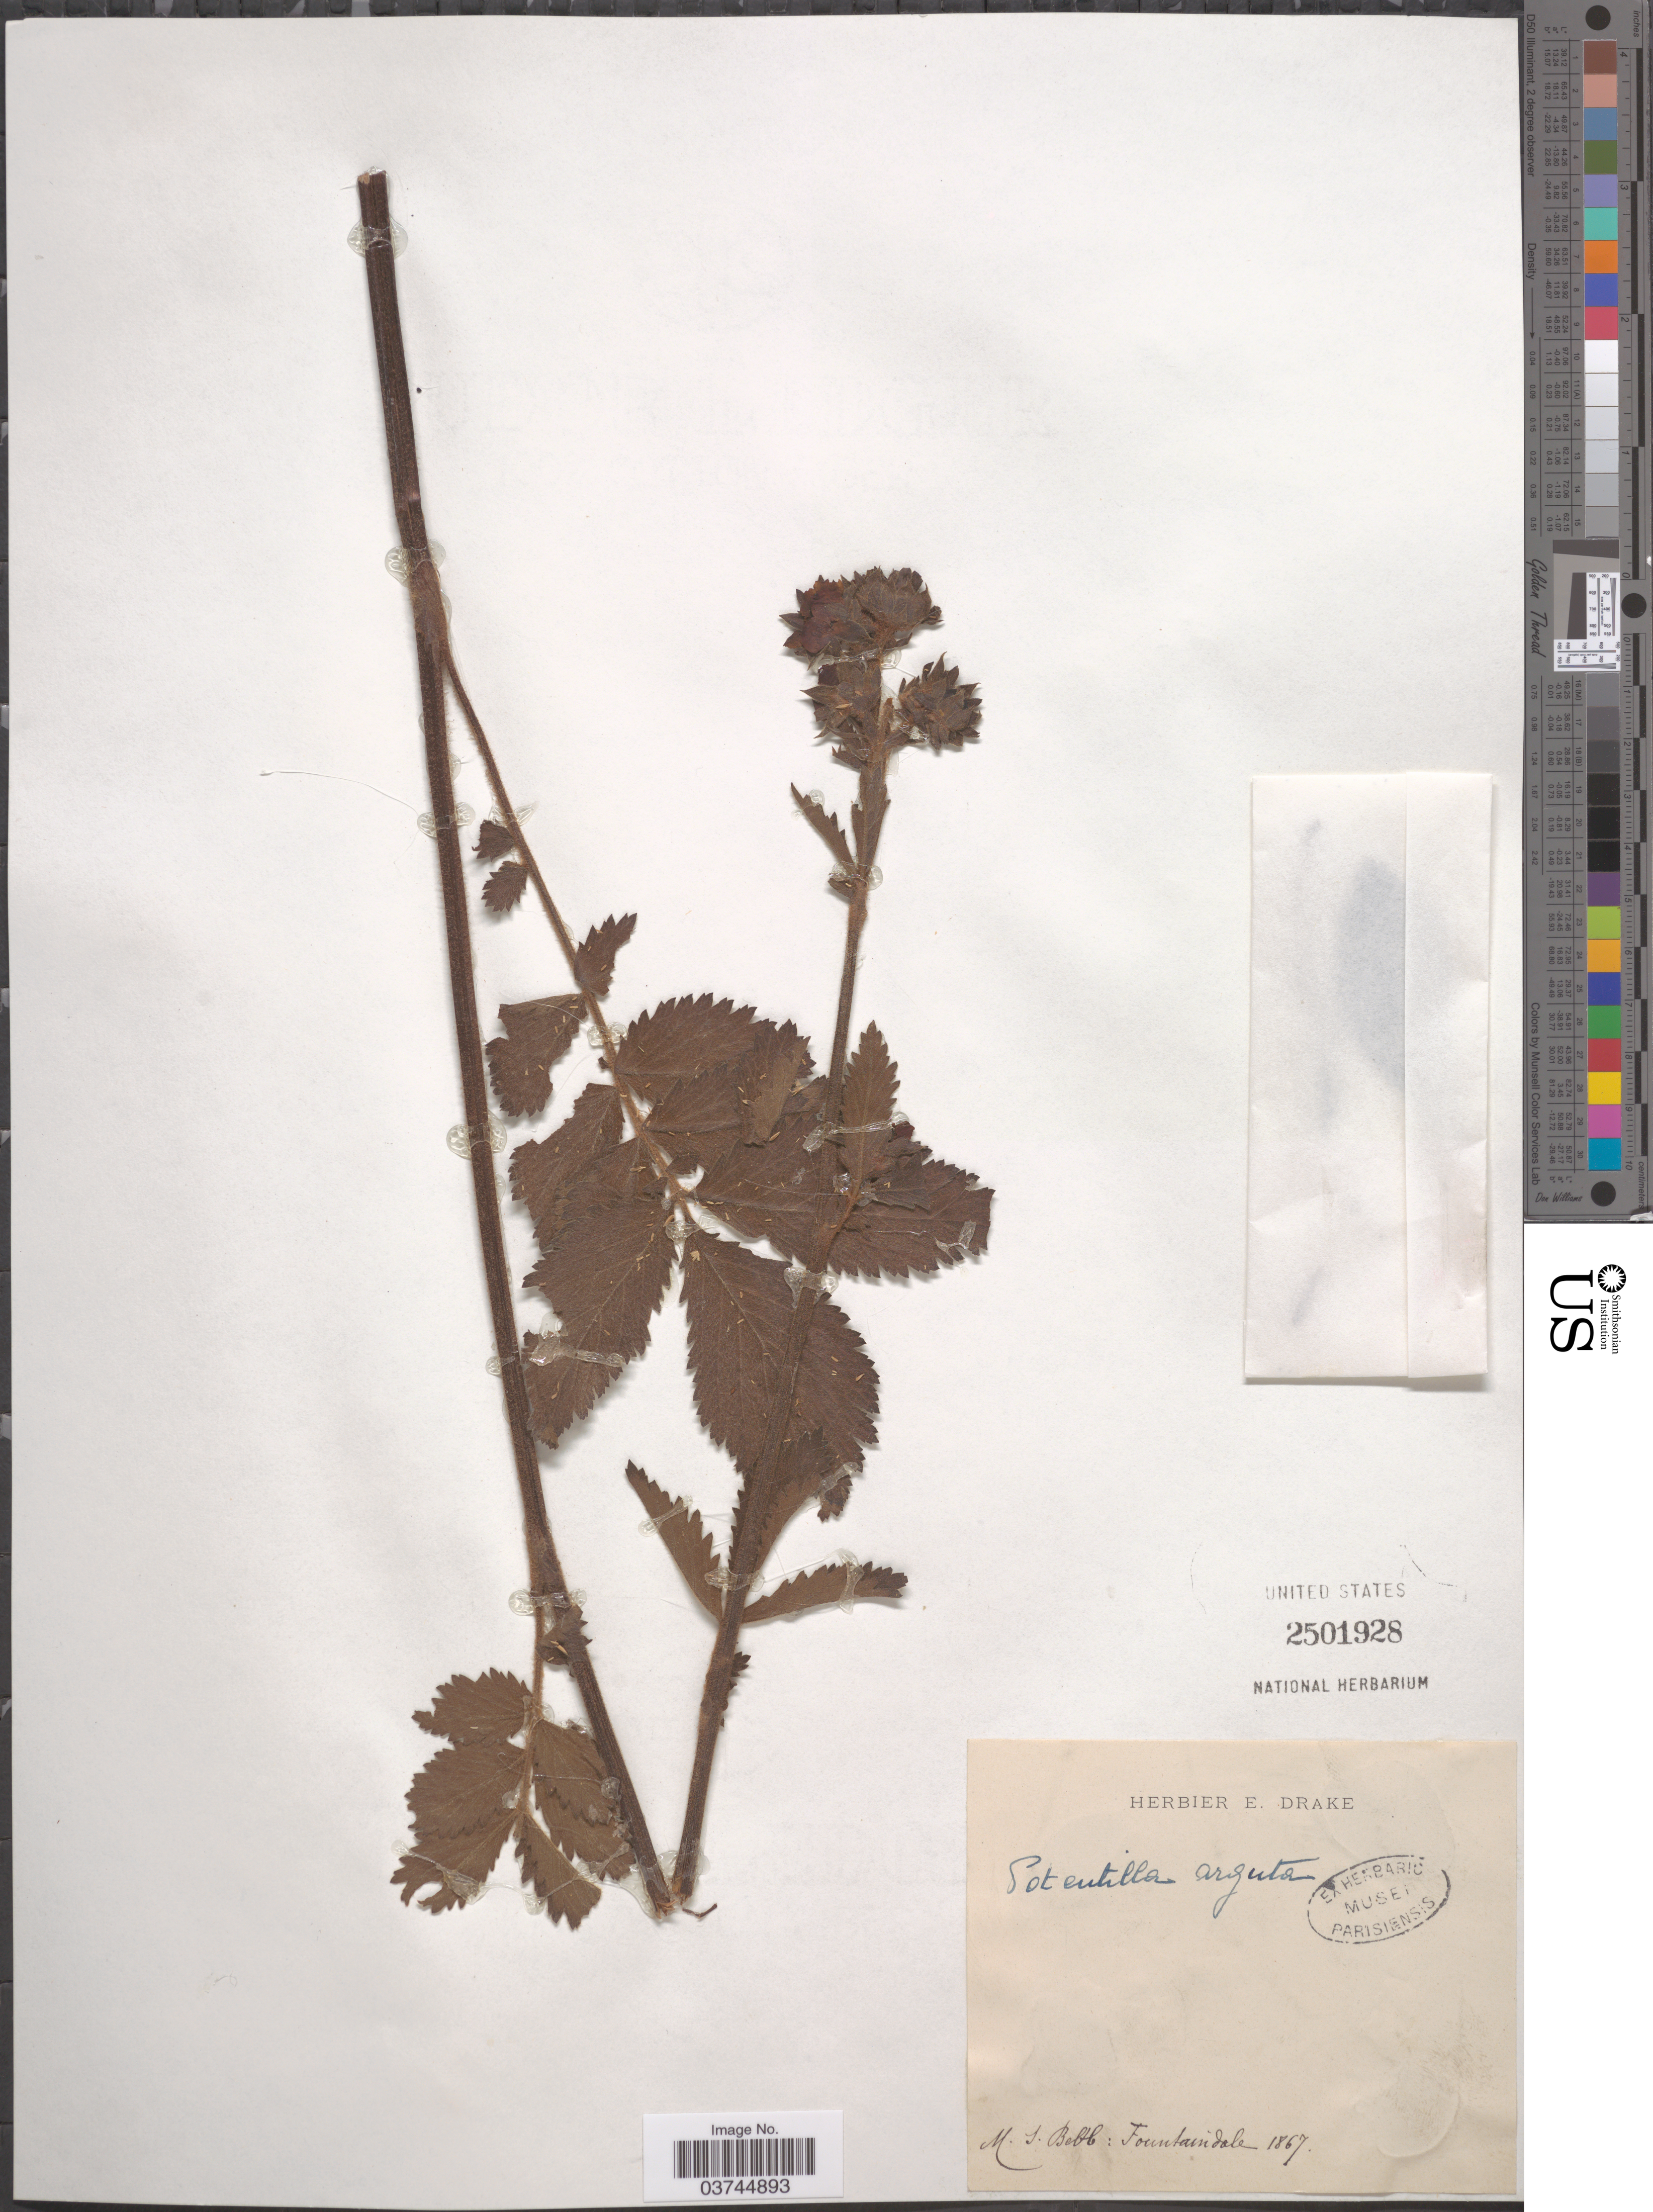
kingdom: Plantae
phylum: Tracheophyta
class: Magnoliopsida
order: Rosales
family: Rosaceae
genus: Drymocallis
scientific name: Drymocallis arguta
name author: (Pursh) Rydb.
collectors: M. Bebb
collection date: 1867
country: United States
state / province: Illinois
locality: Fountaindale.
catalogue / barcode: US 2501928